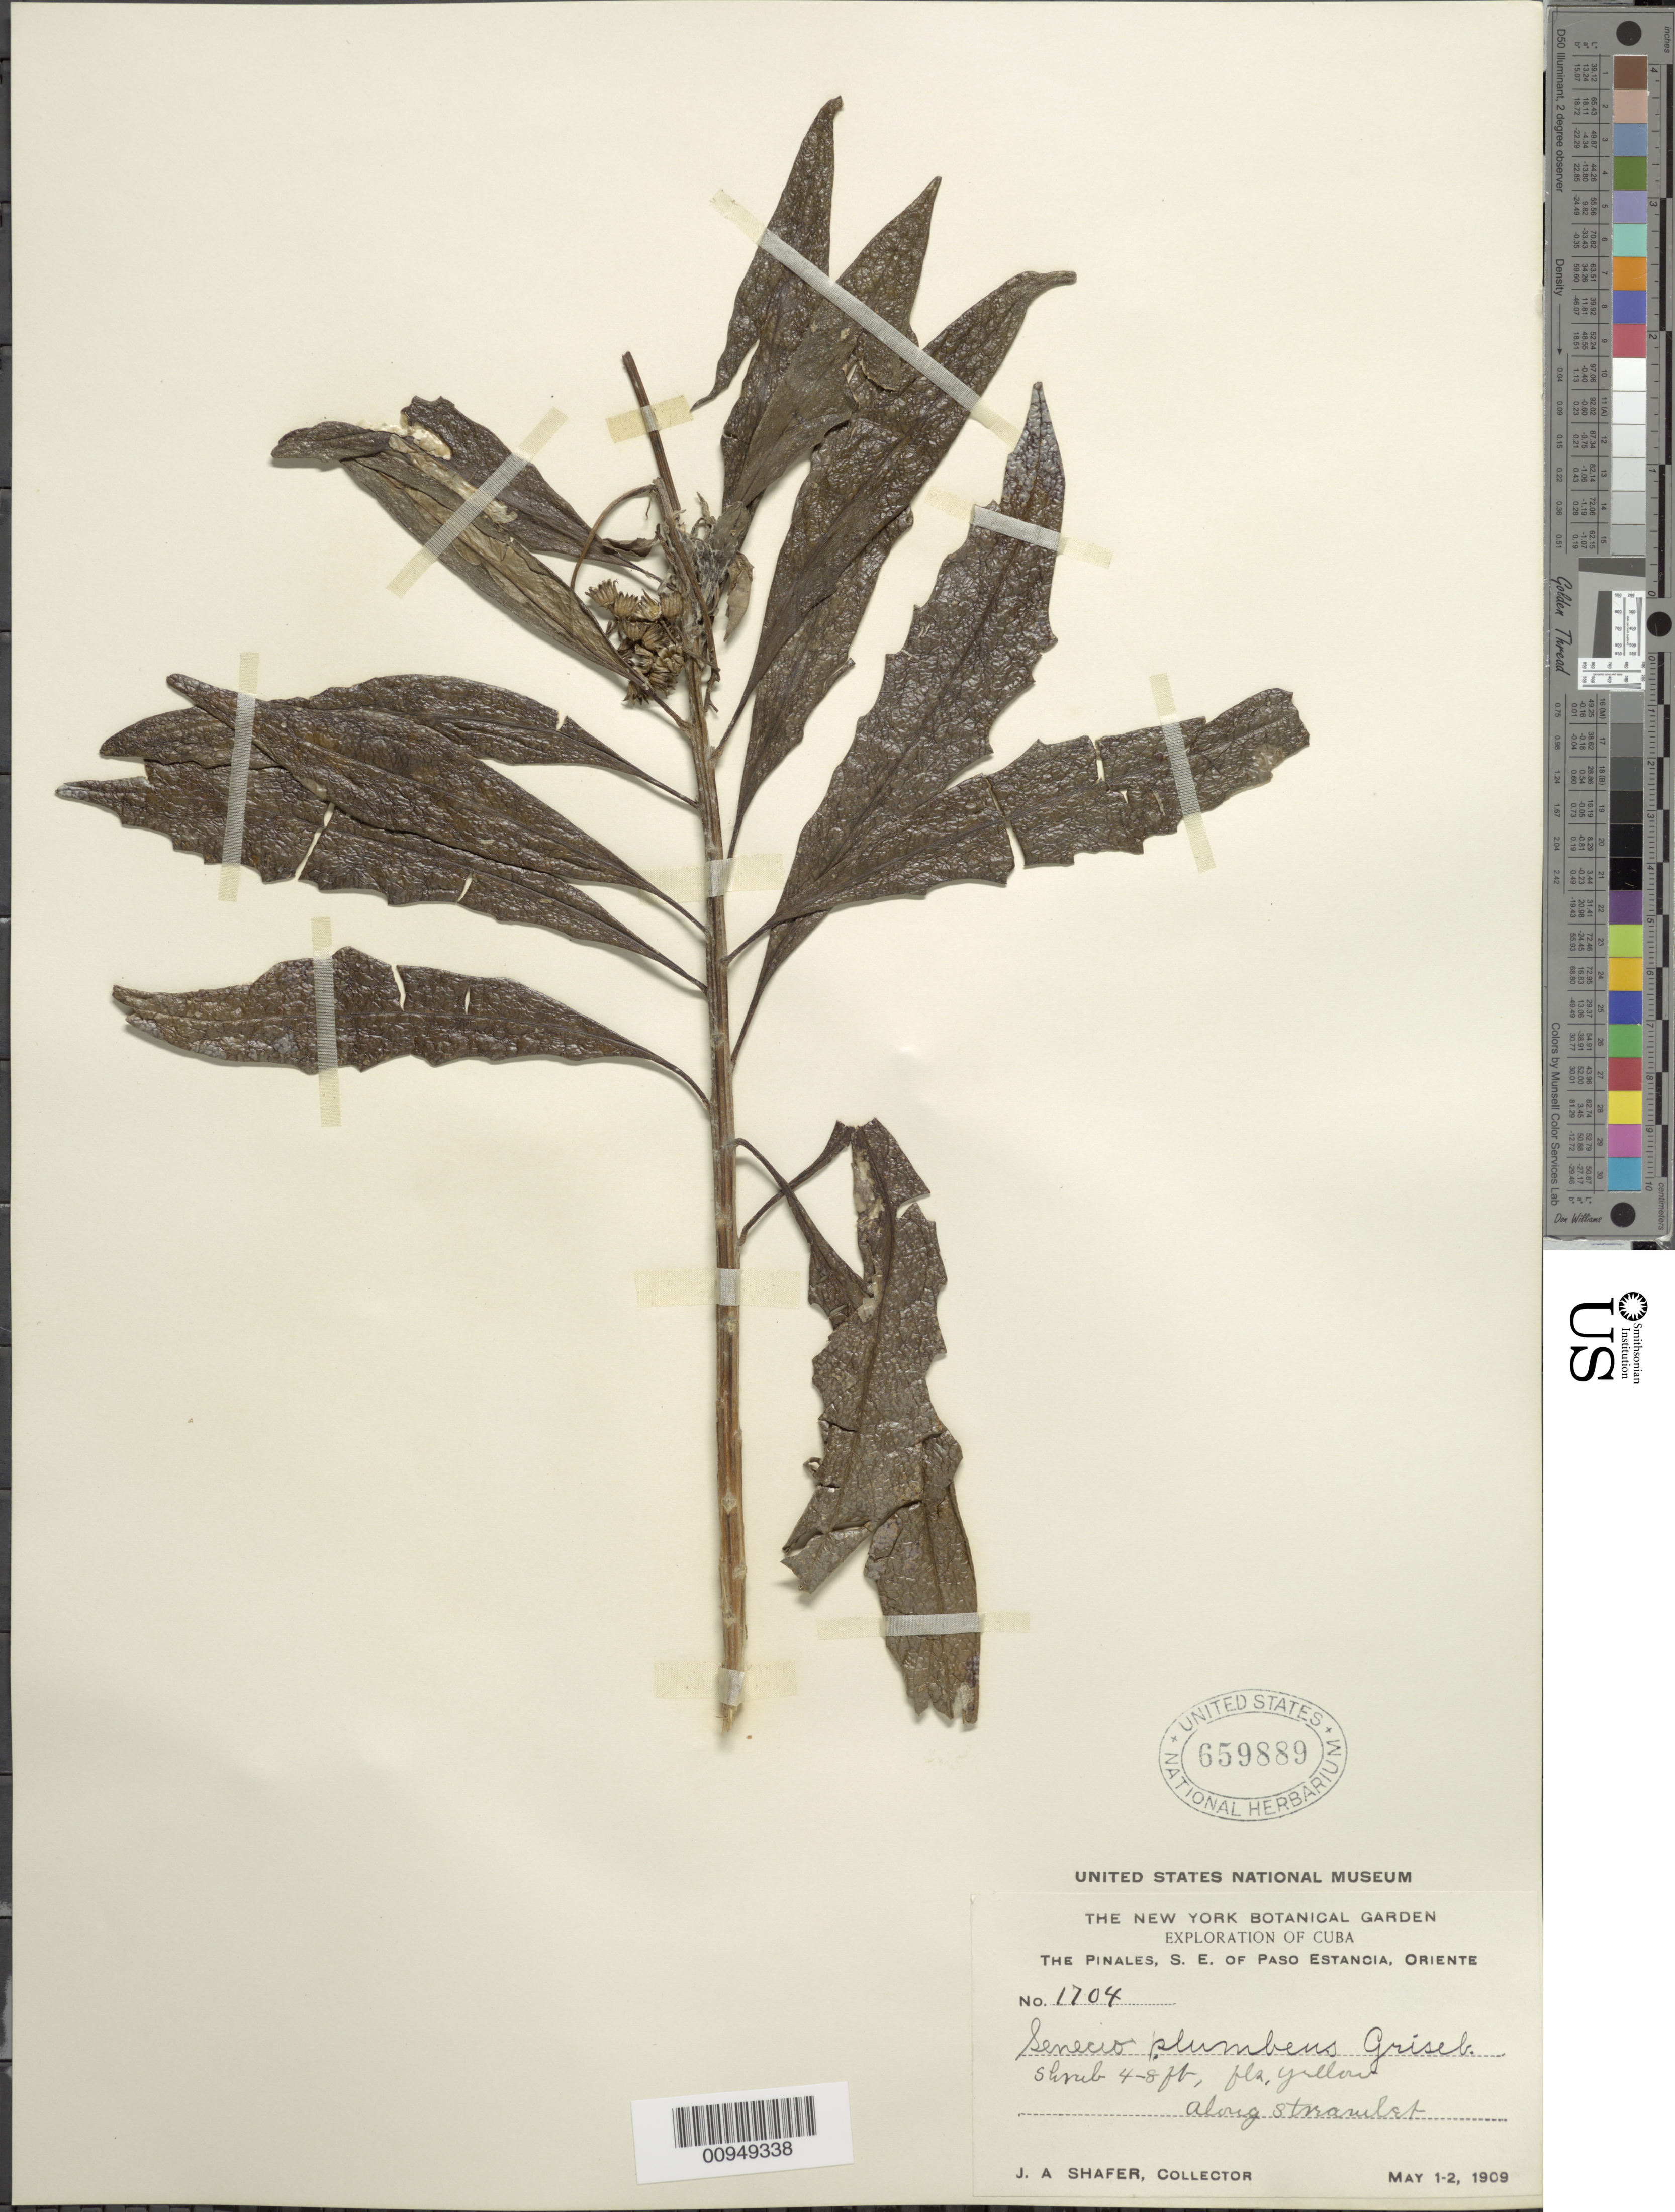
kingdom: Plantae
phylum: Tracheophyta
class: Magnoliopsida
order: Asterales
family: Asteraceae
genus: Senecio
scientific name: Senecio plumbeus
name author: Griseb.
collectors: J. A. Shafer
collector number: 1704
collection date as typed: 01 May 1909 to 02 May 1909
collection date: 1909-05-01/1909-05-02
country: Cuba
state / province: Granma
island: Cuba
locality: Along streamlet, The Pinales, SE of Paso Estancia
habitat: Along streamlet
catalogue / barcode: US 659889